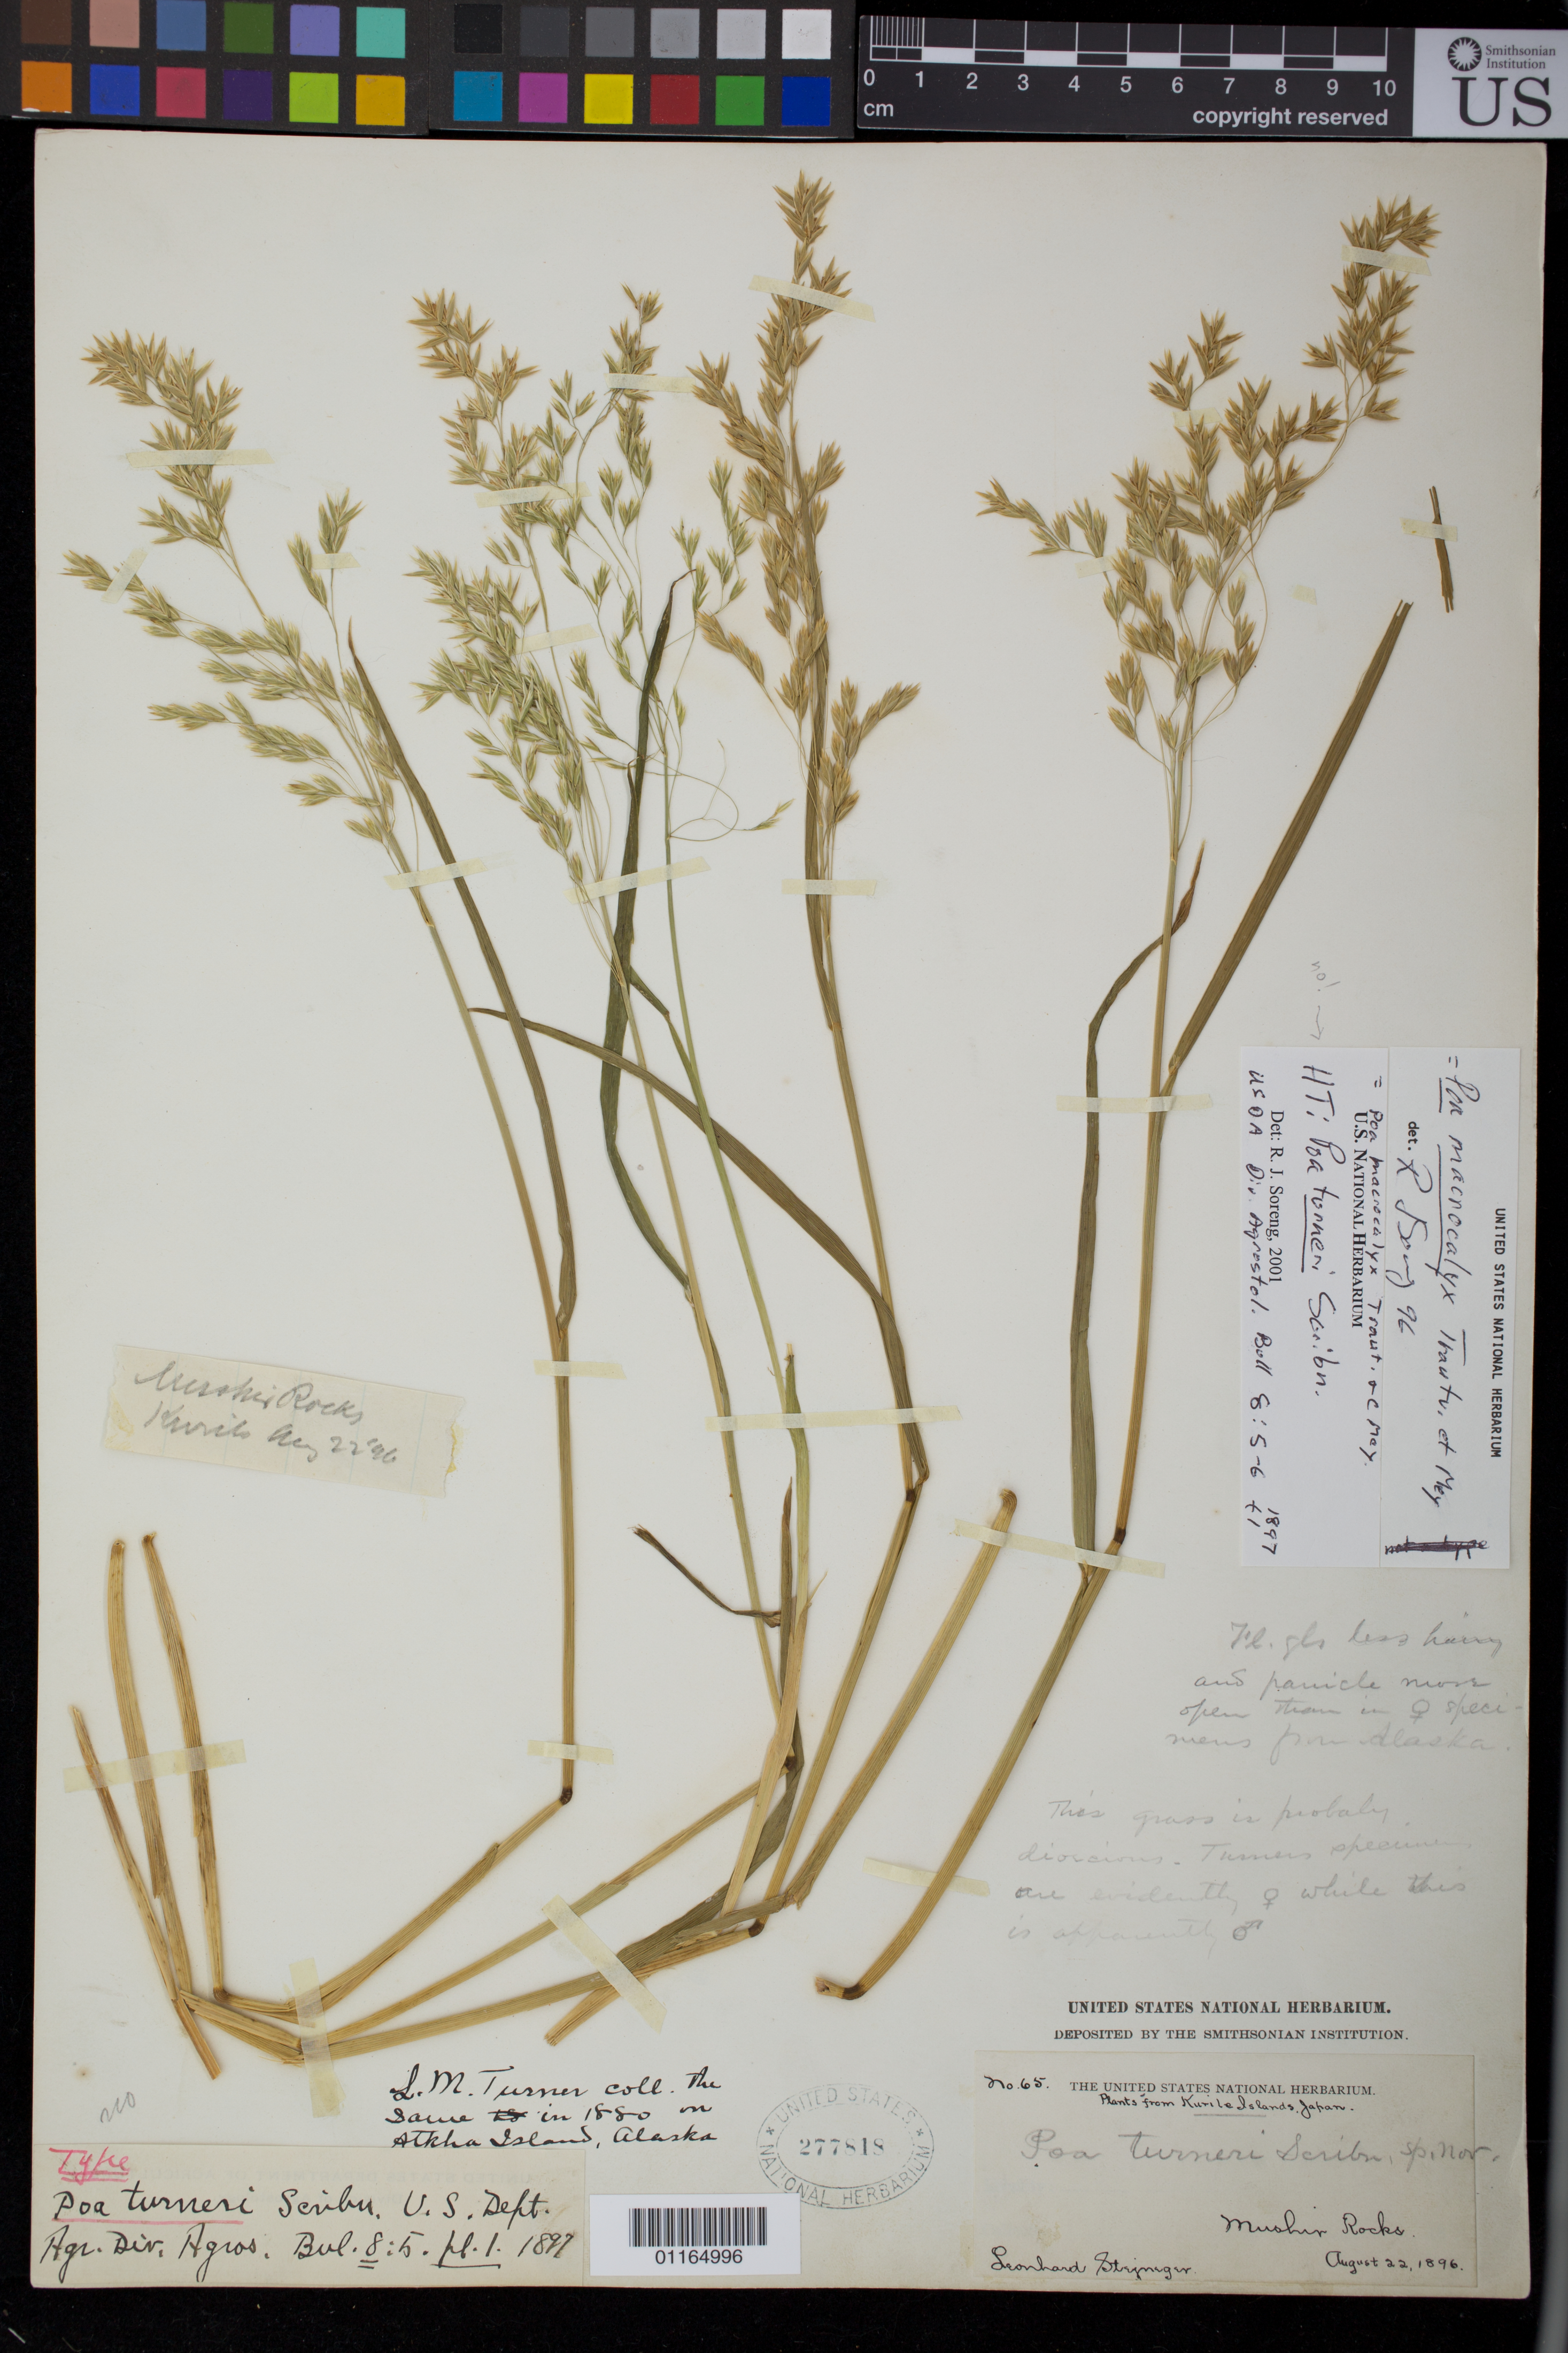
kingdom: Plantae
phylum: Tracheophyta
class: Liliopsida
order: Poales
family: Poaceae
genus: Poa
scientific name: Poa turneri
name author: Scribn.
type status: Syntype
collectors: L. Stejneger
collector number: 65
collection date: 1896-08-22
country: Russian Federation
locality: Kurile Islands, "Japan". Mushir Rocks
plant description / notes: Specimen erroneously annotated as "HT" [holotype] by R. J. Soreng (2001).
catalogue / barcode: US 277818